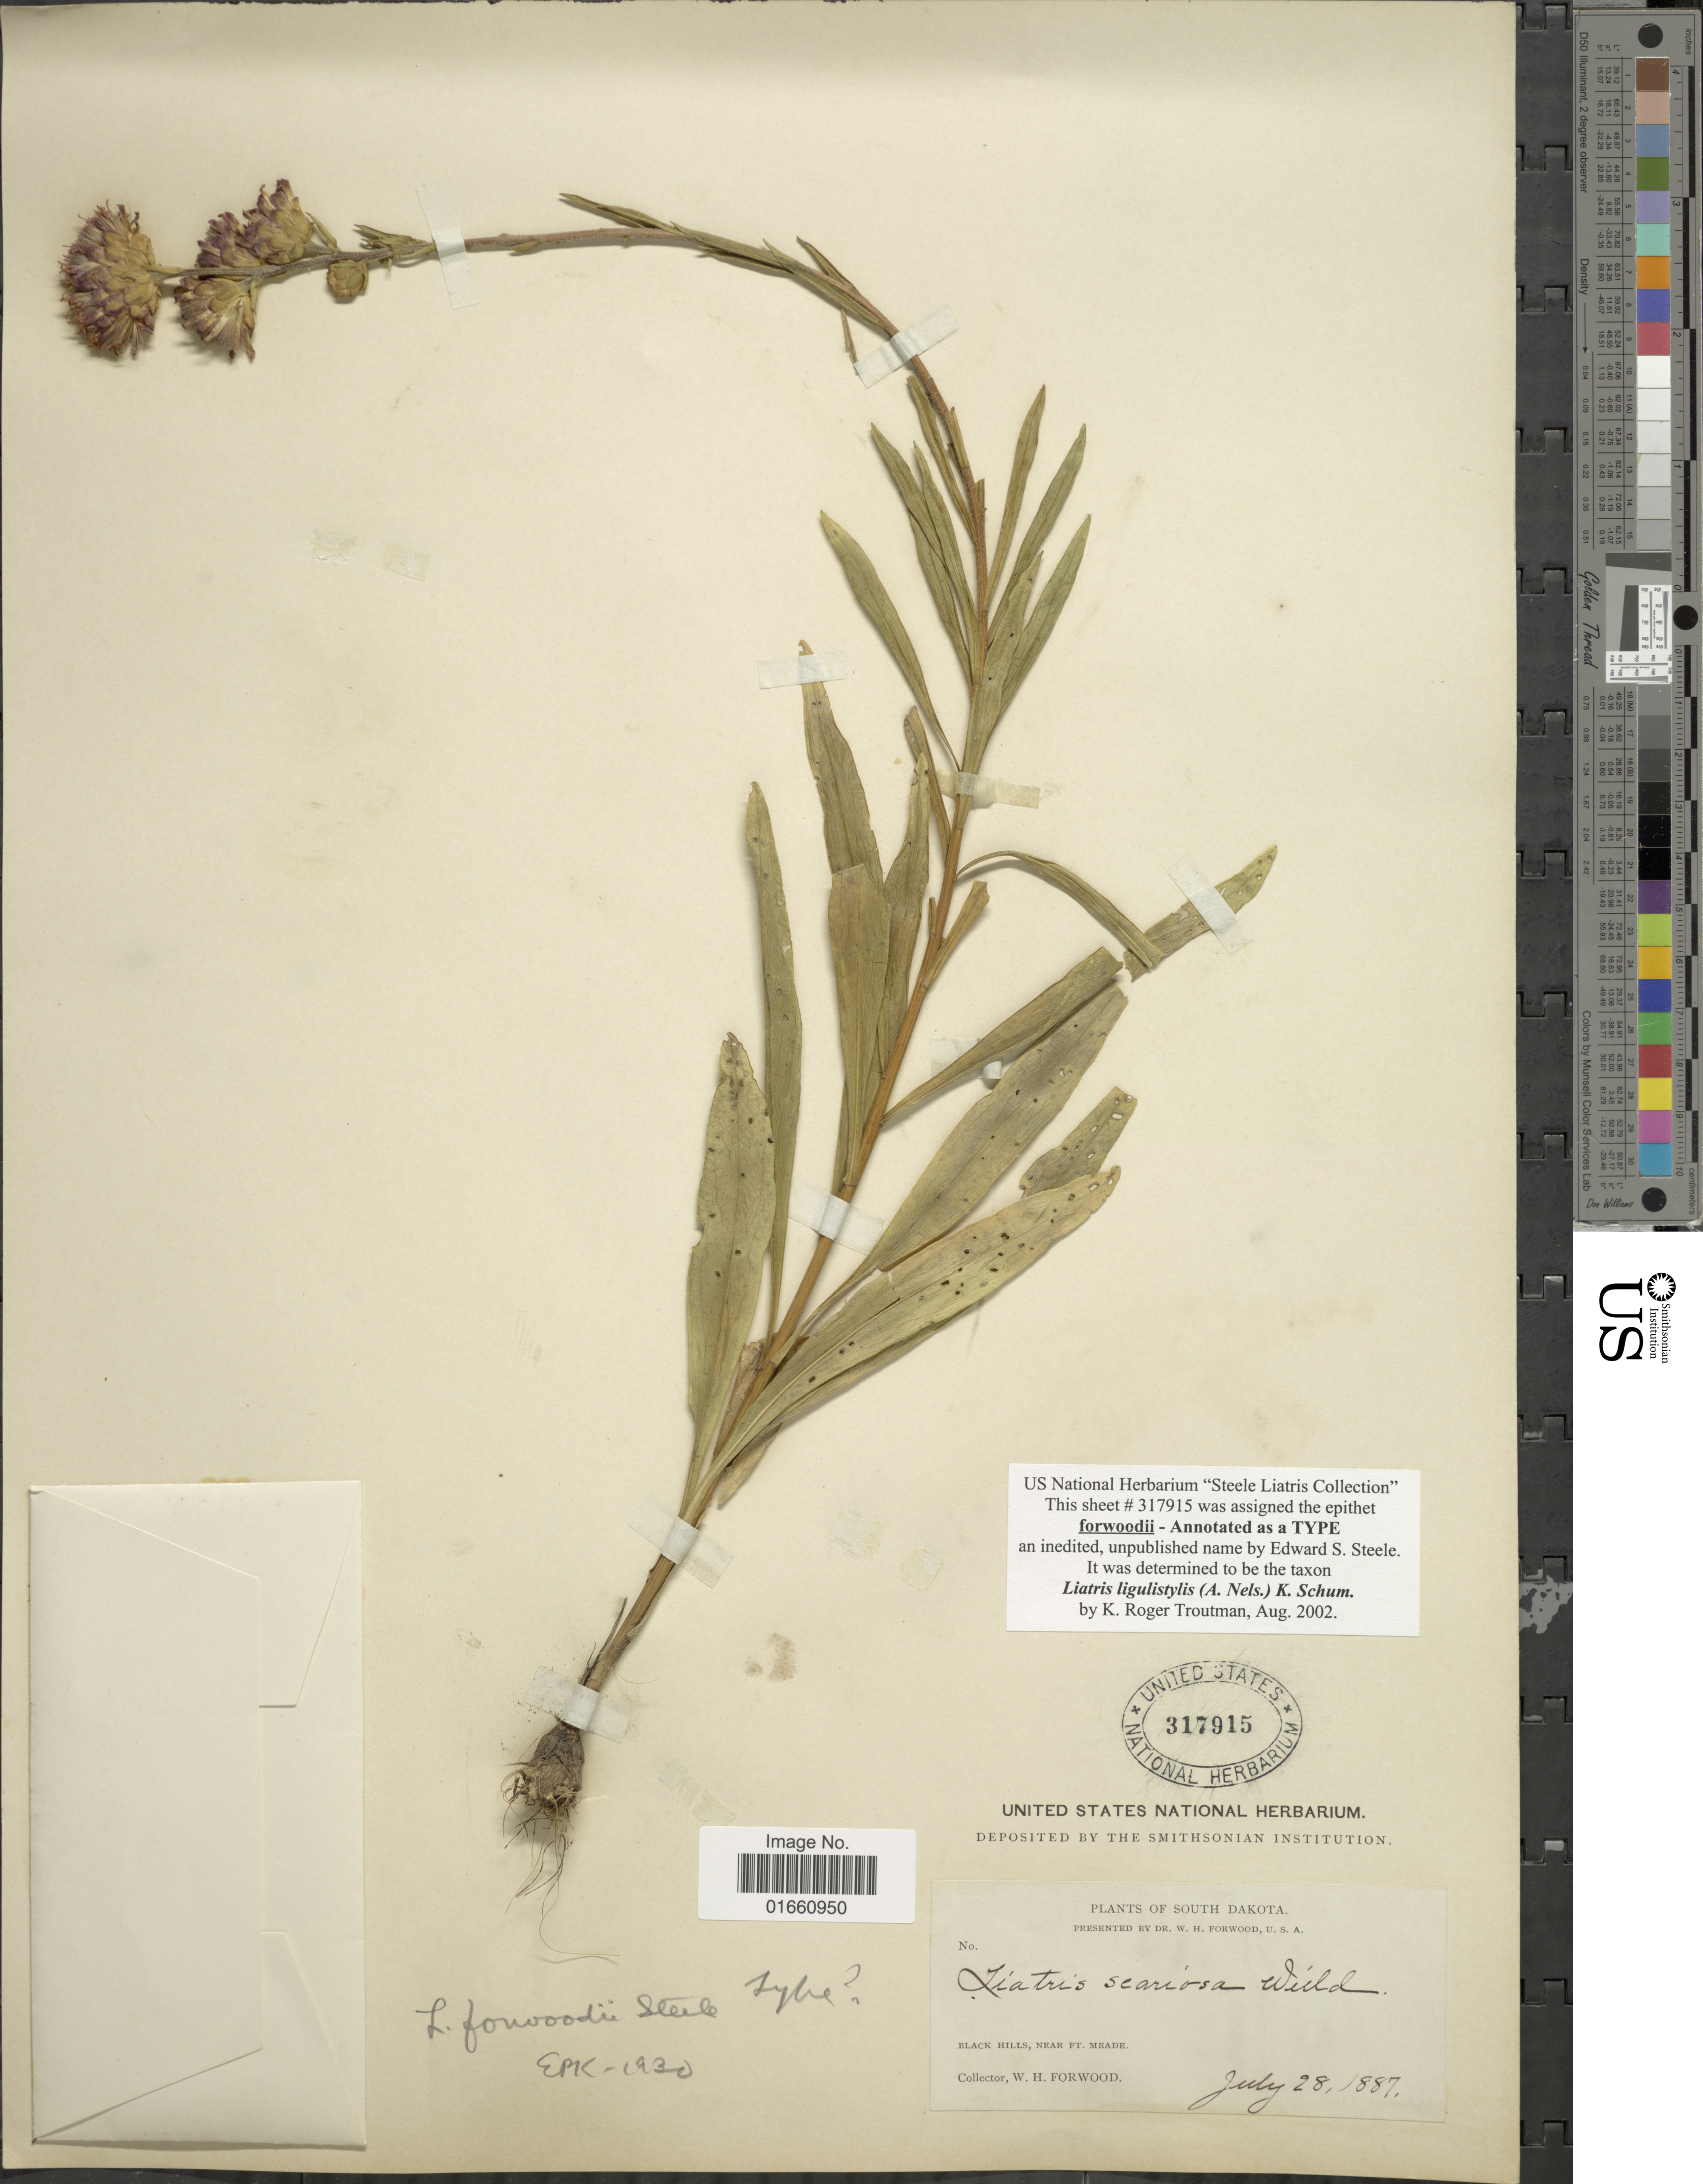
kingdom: Plantae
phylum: Tracheophyta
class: Magnoliopsida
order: Asterales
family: Asteraceae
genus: Liatris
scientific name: Liatris ligulistylis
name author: (A. Nelson) K. Schum.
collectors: W. Forwood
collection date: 1887-07-28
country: United States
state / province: South Dakota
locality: Black Hills, near Ft. Meade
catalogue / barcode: US 317915